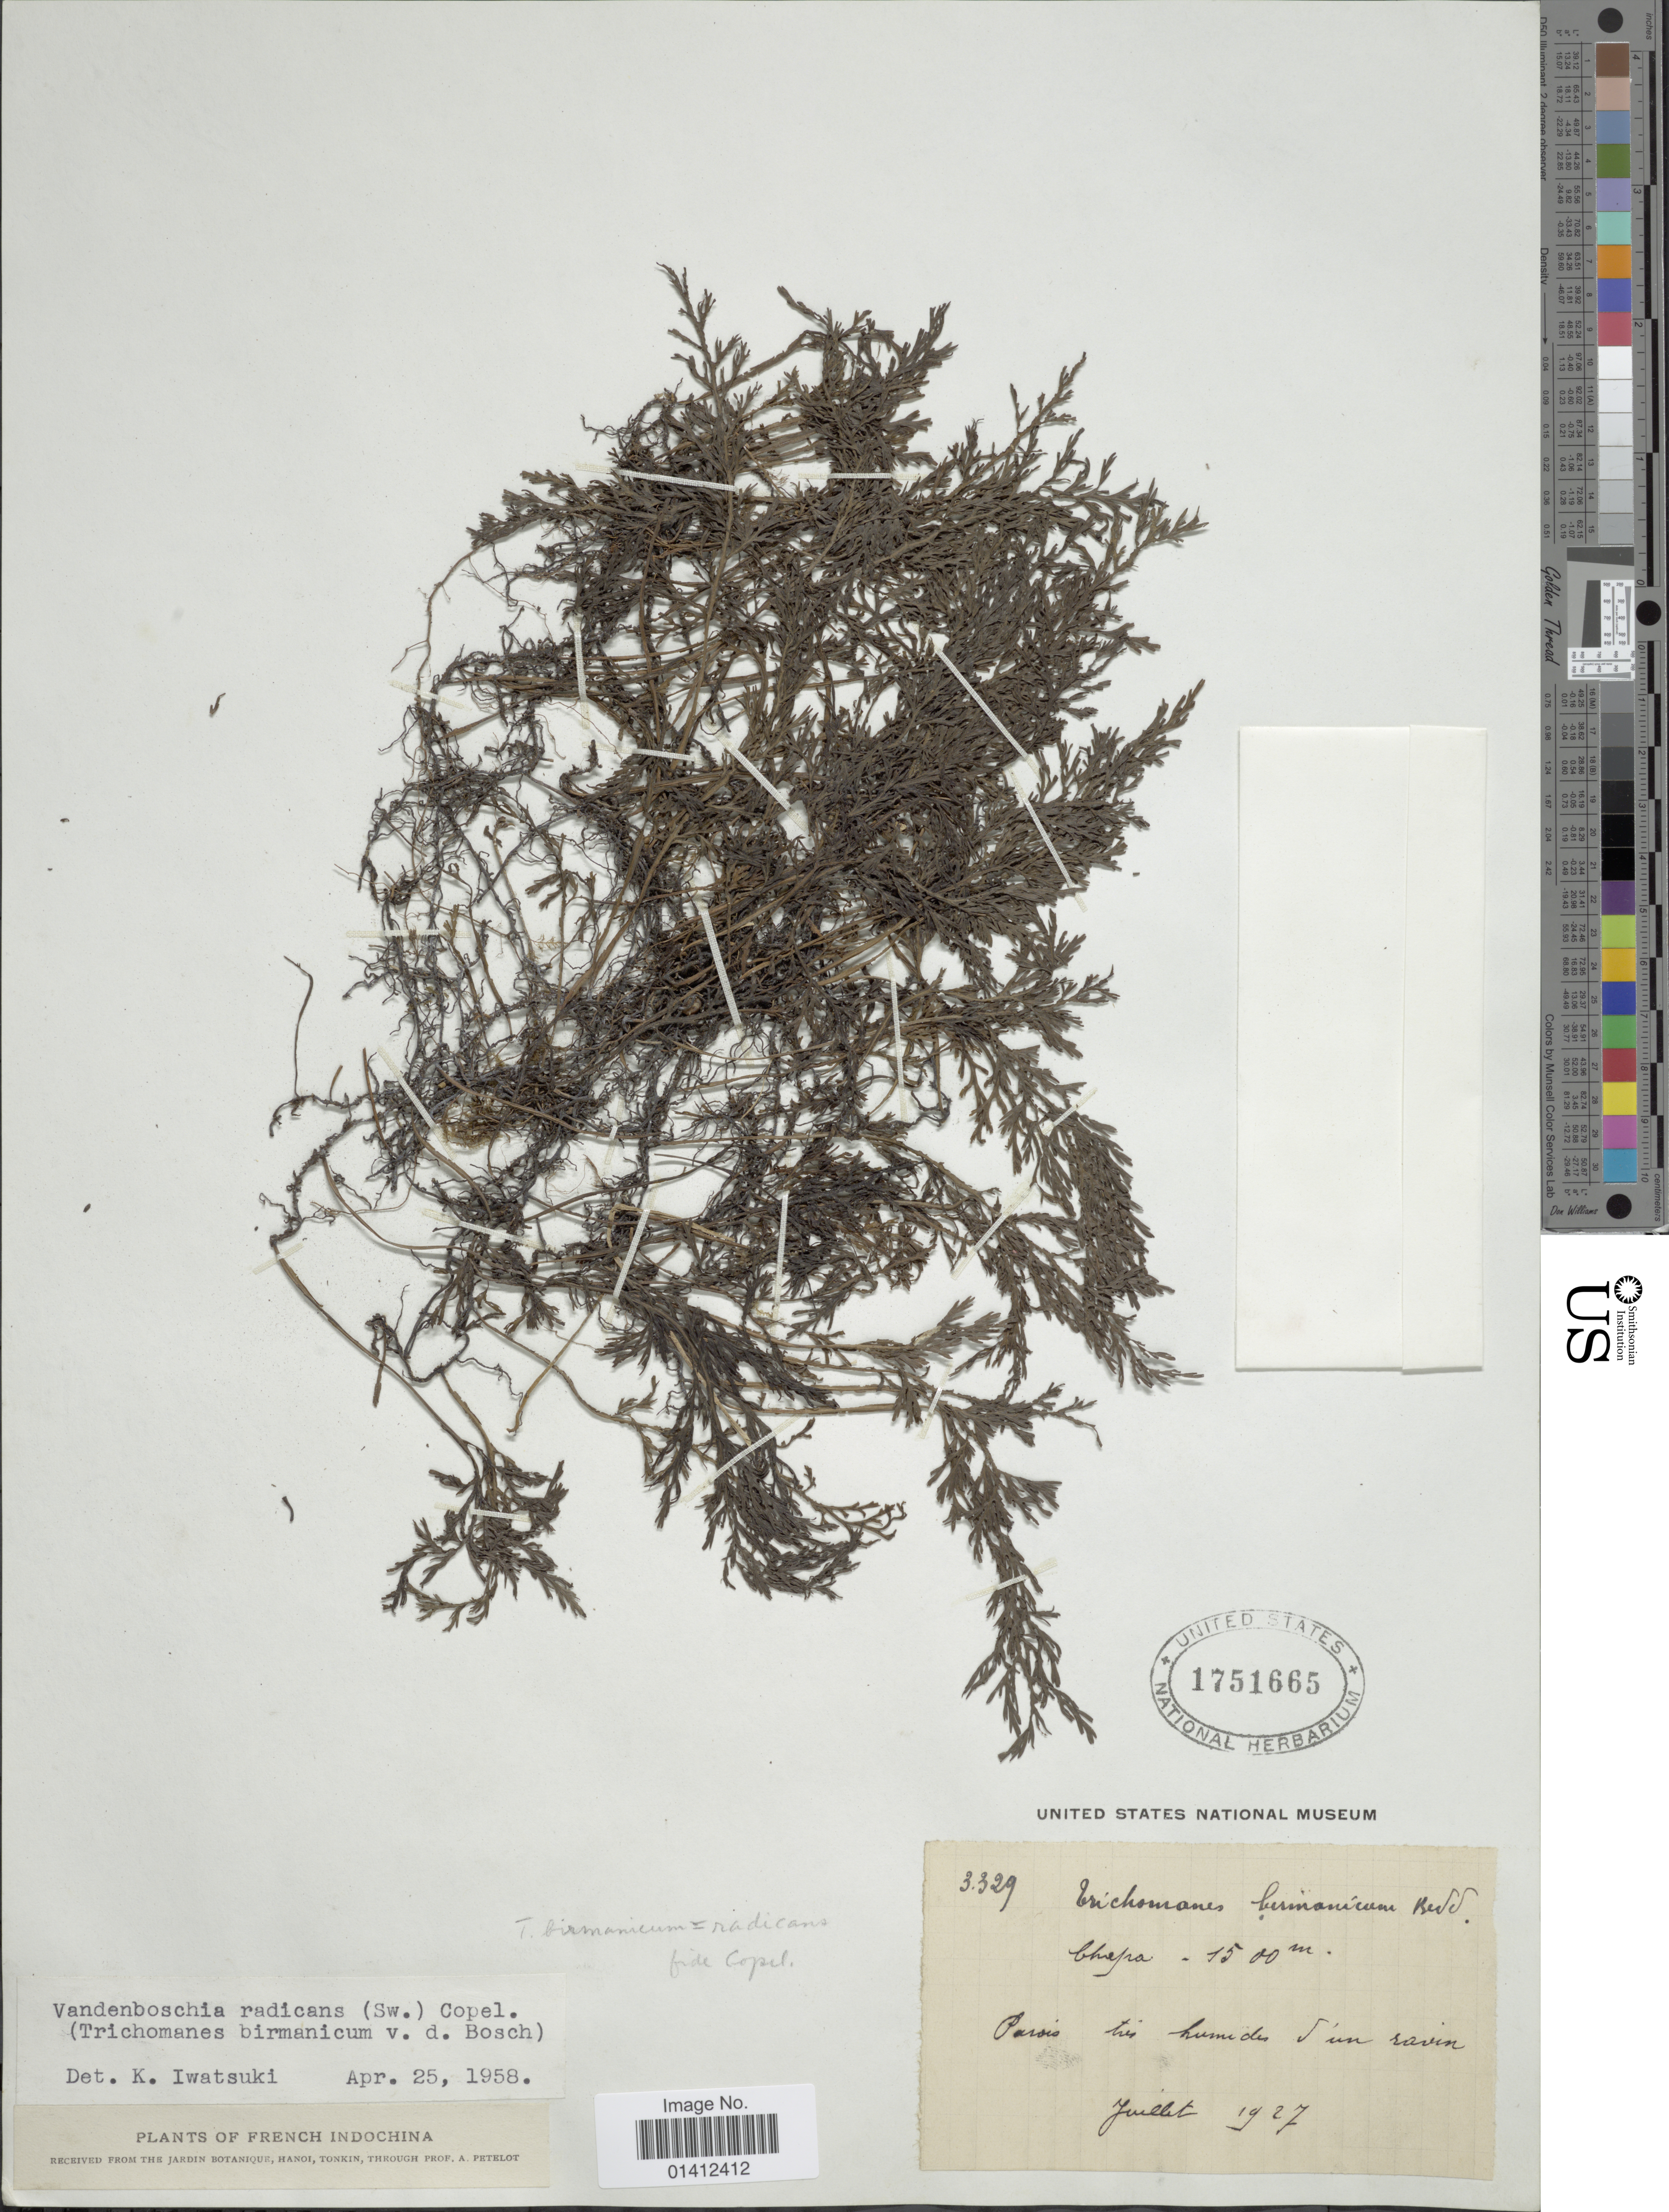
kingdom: Plantae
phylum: Tracheophyta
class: Polypodiopsida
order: Hymenophyllales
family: Hymenophyllaceae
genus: Vandenboschia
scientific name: Vandenboschia radicans var. birmanicum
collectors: A. Petelot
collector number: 3329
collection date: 1927-07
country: Vietnam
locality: French Indochina, Paris [illegible text] humides d'un ravin[interpreted]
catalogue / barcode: US 1751665